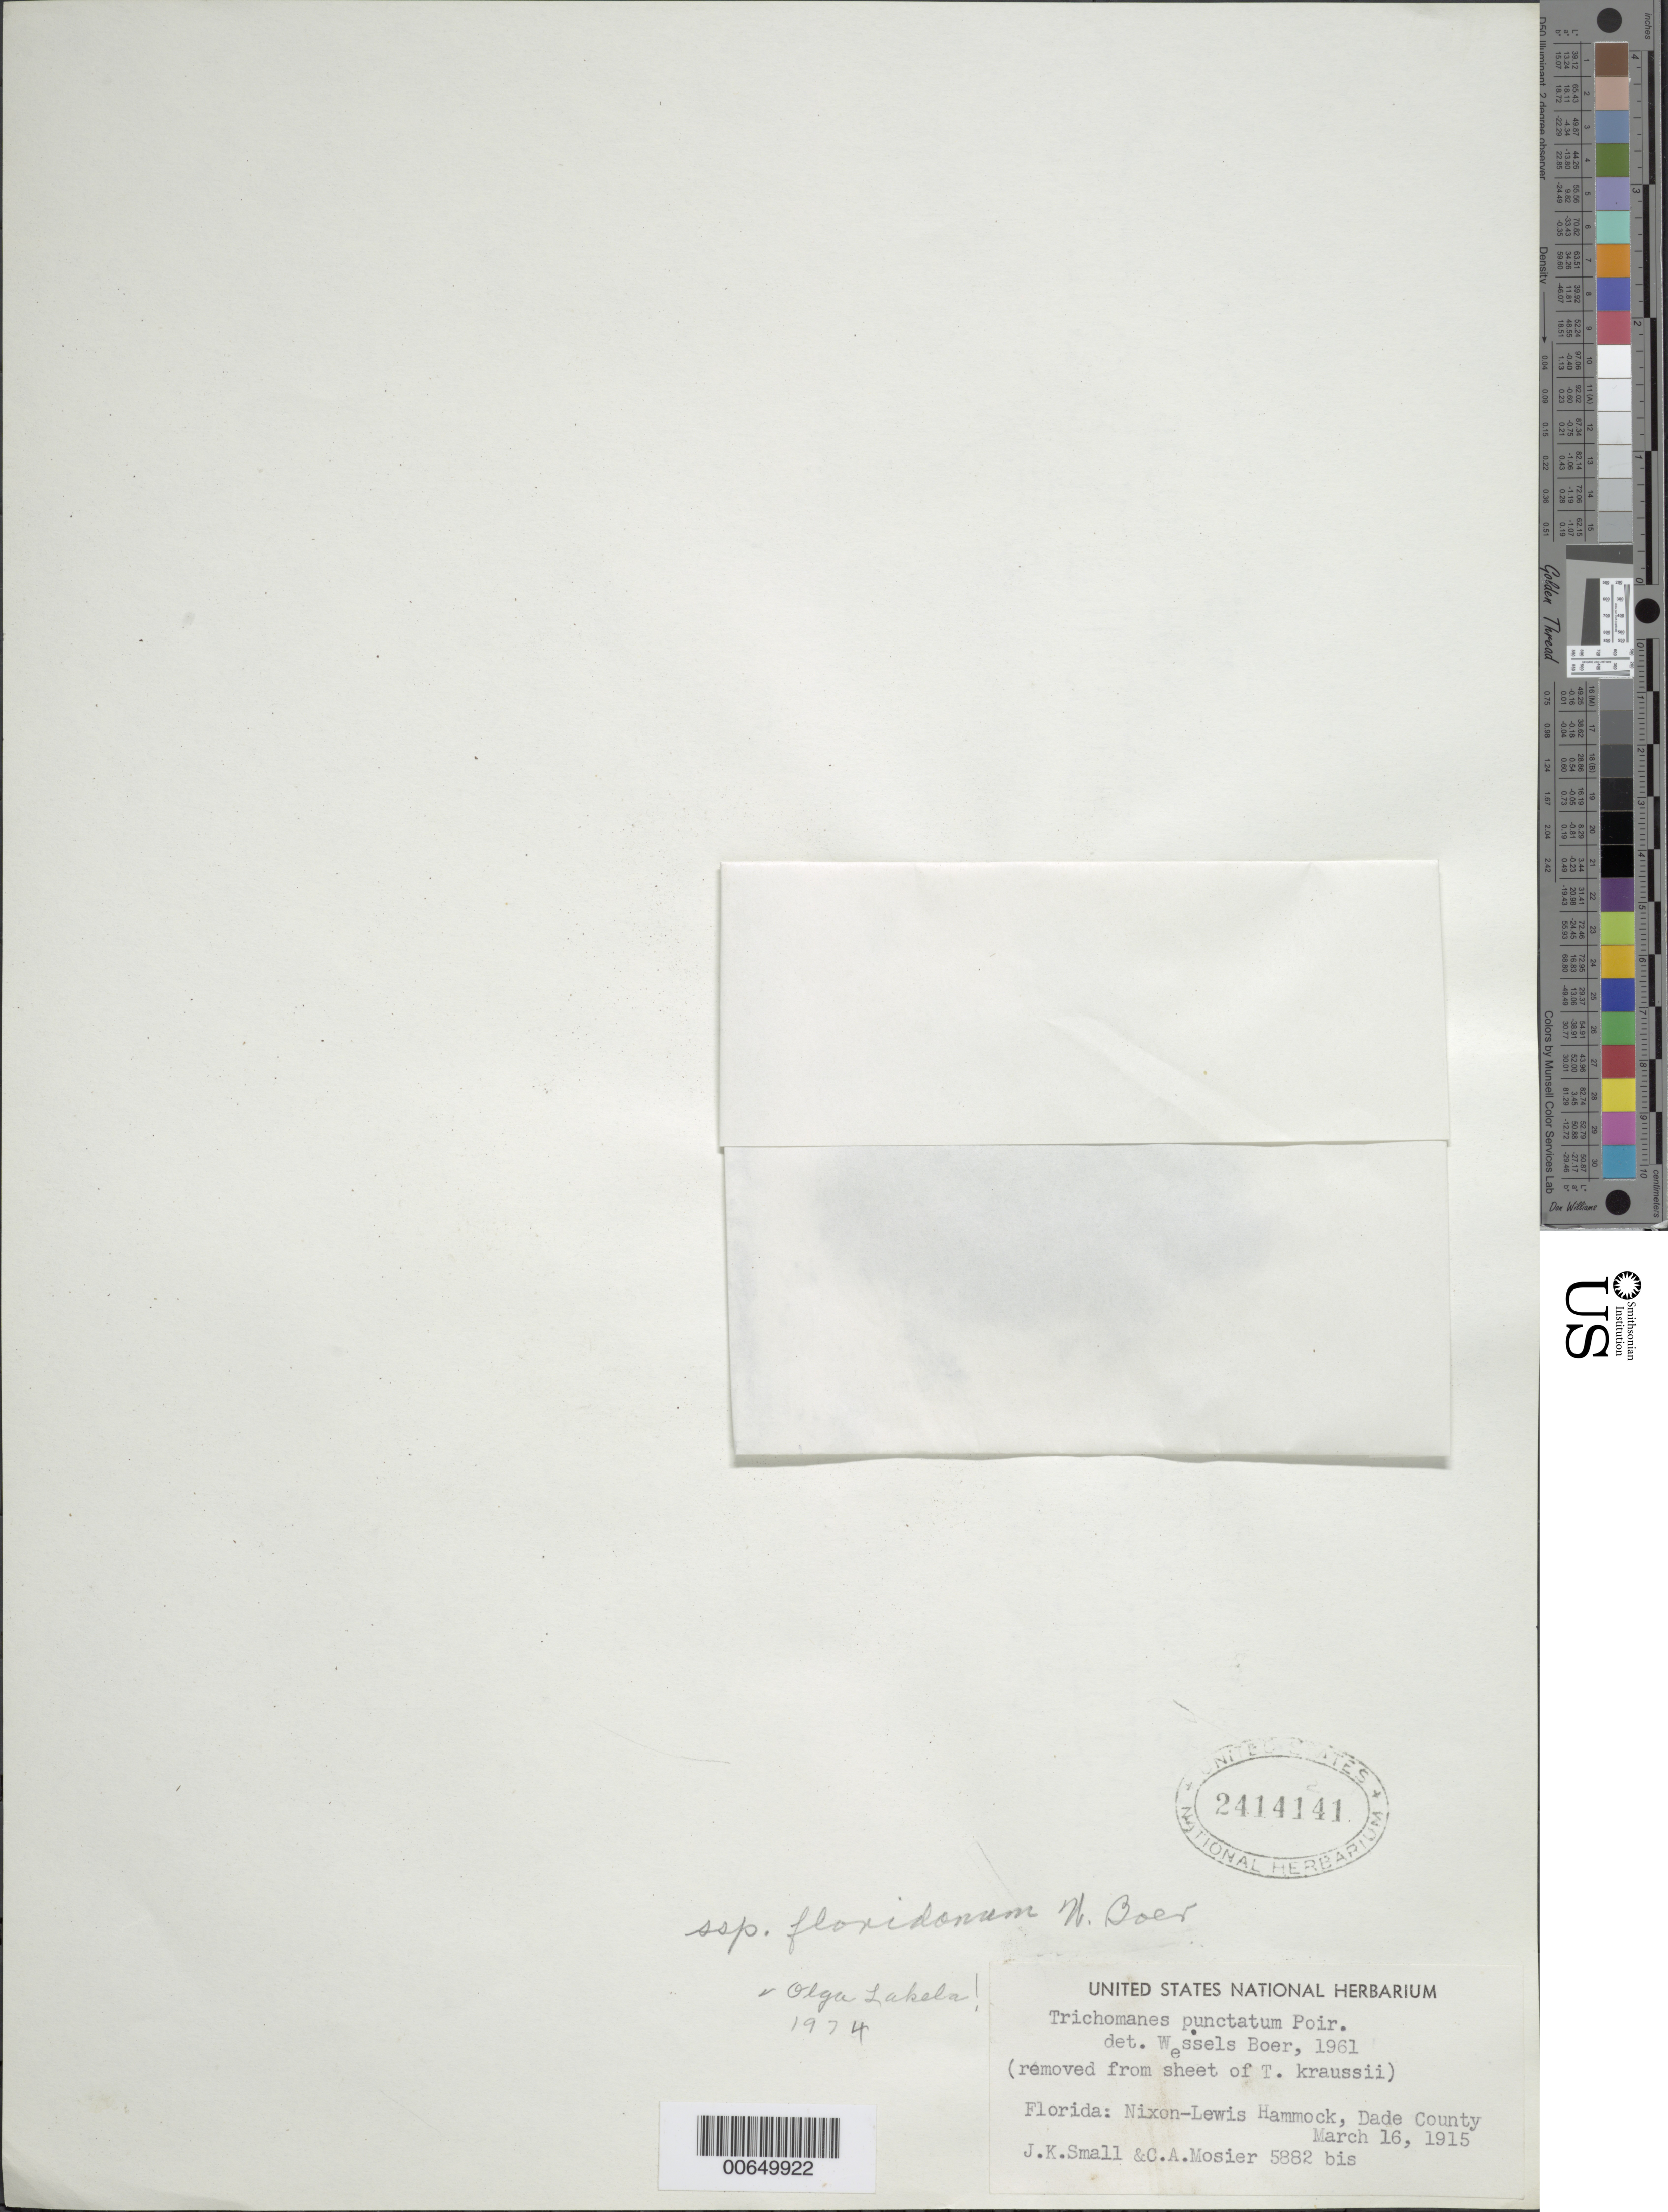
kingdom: Plantae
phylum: Tracheophyta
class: Polypodiopsida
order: Hymenophyllales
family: Hymenophyllaceae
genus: Didymoglossum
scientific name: Didymoglossum punctatum subsp. floridanum comb. nov., ined 2015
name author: (Poir.) Desv.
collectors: J. K. Small & C. A. Mosier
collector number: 5882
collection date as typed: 16 Mar 1915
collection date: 1915-03-16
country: United States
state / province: Florida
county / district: Dade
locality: Nixon-Lewis Hammock.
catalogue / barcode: US 2414141